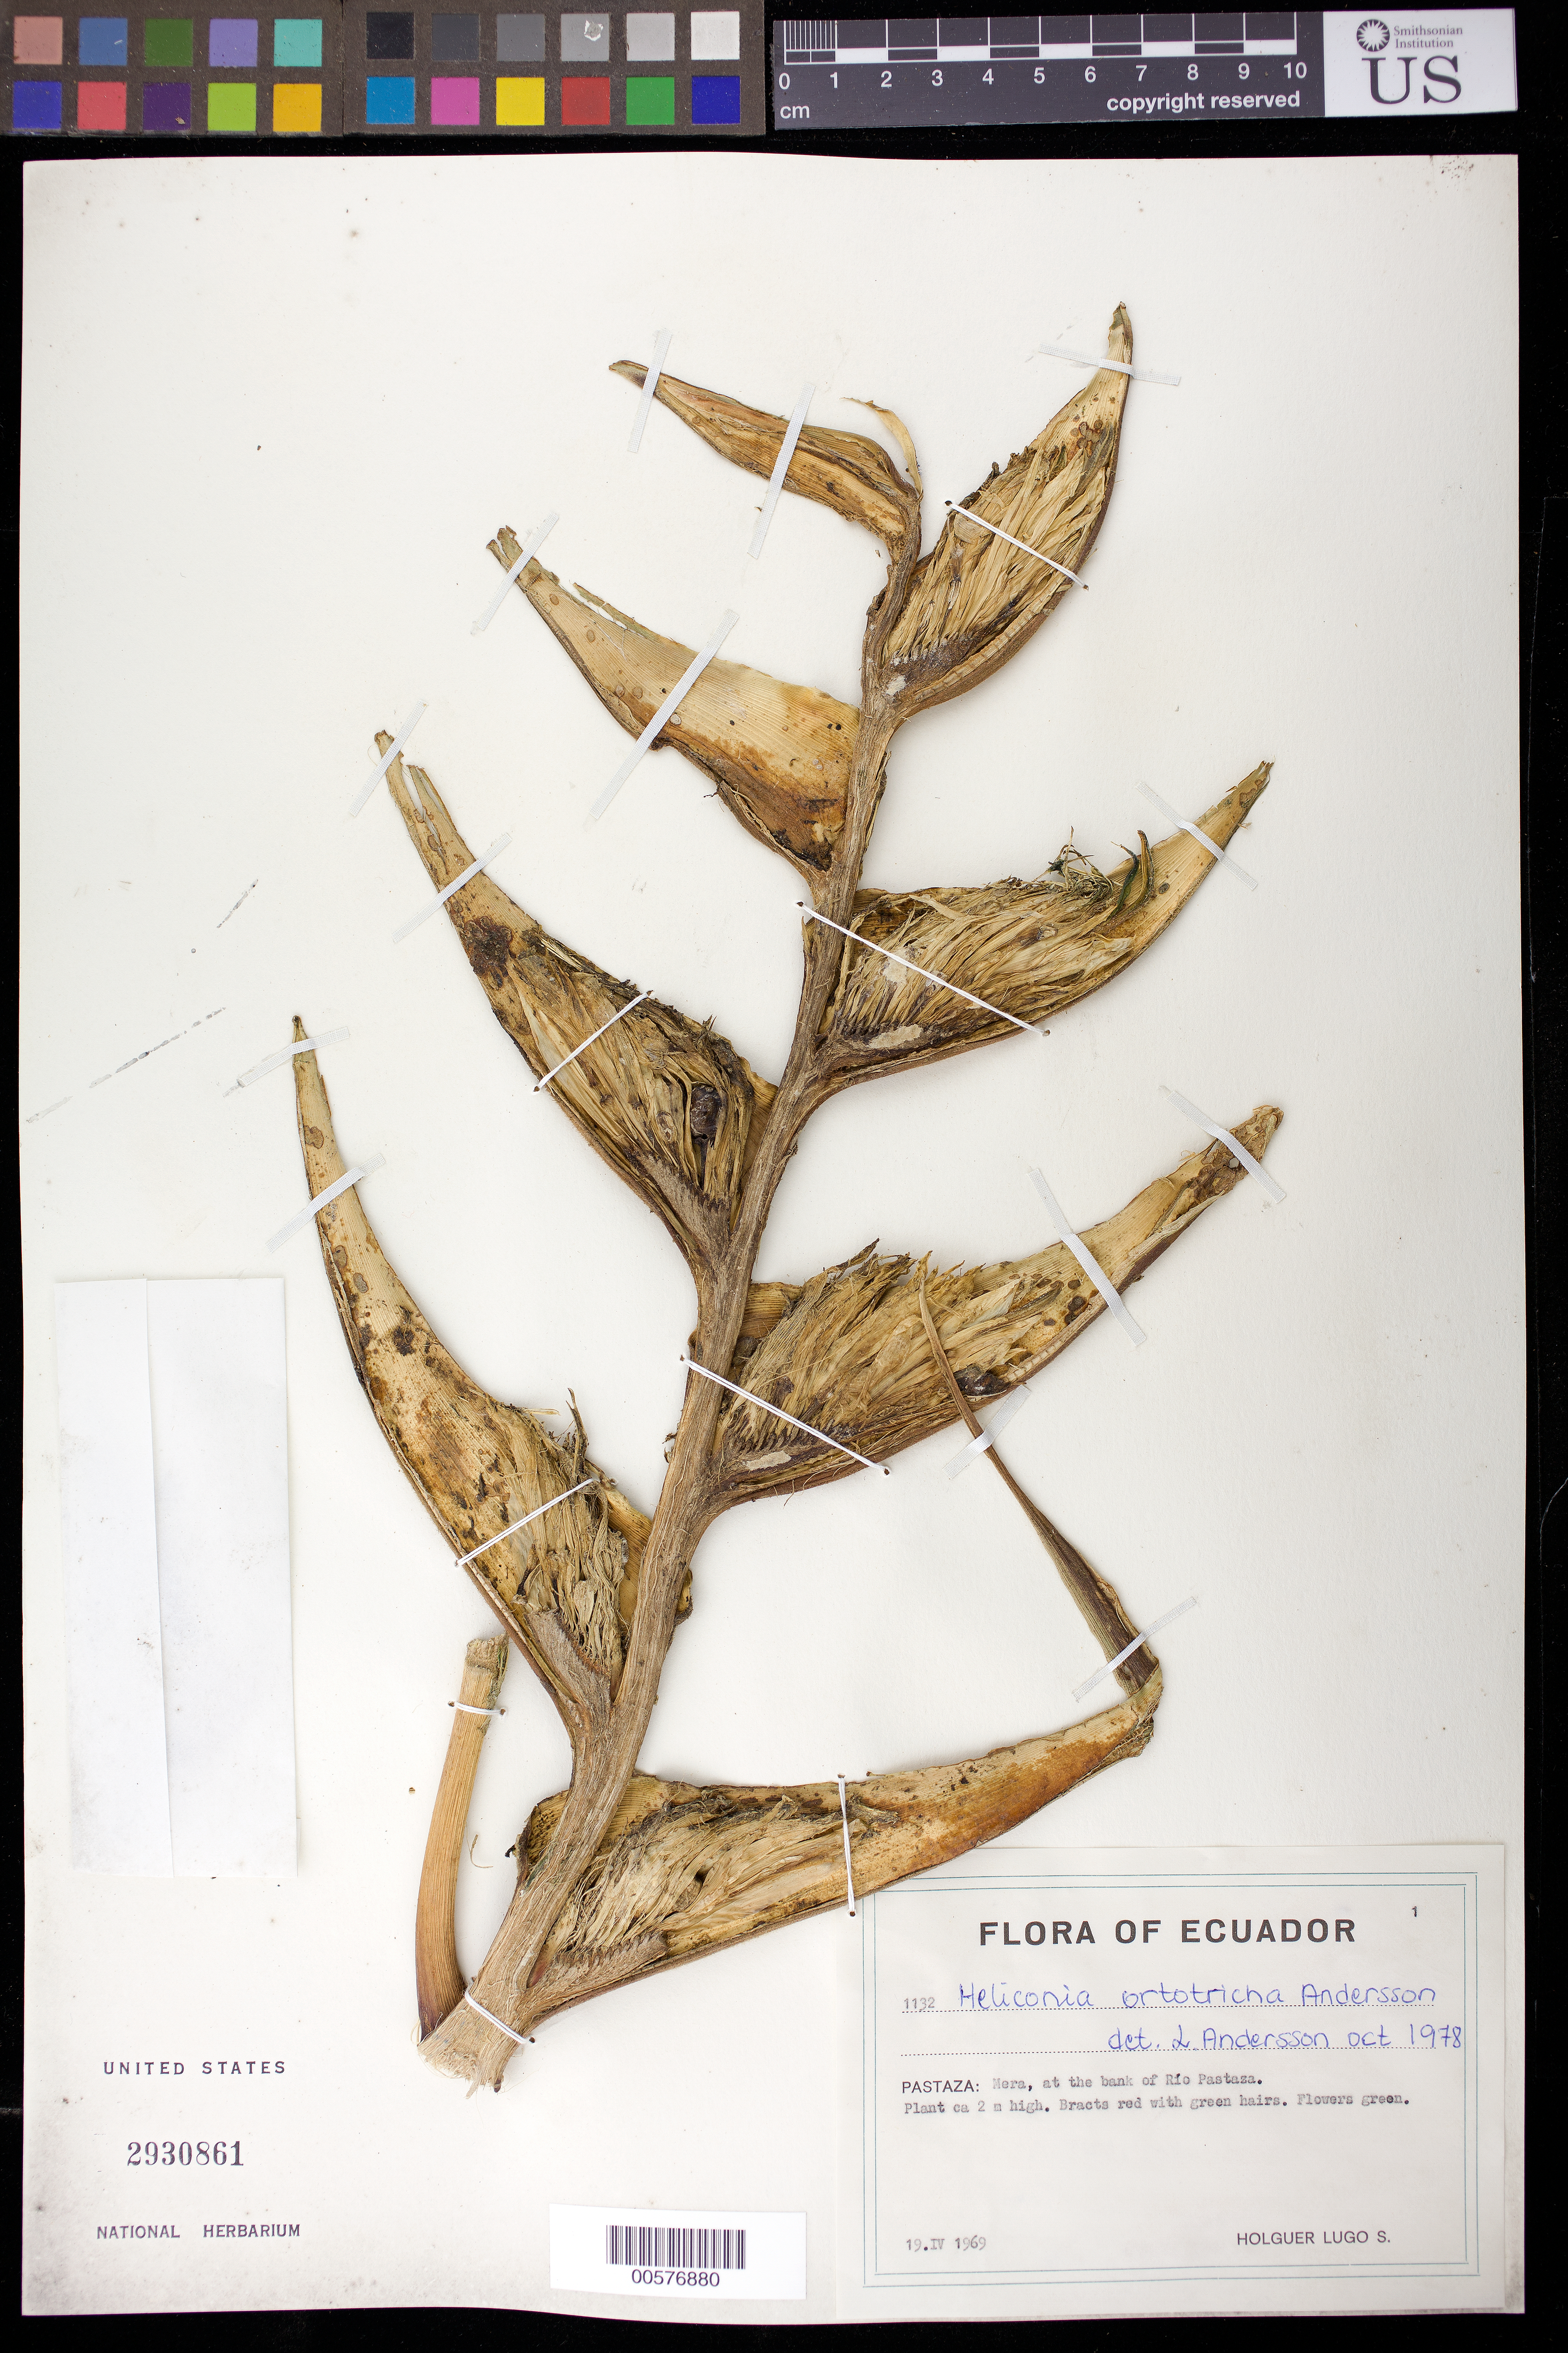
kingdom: Plantae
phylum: Tracheophyta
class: Liliopsida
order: Zingiberales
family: Heliconiaceae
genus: Heliconia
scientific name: Heliconia orthotricha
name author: L. Andersson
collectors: H. Lugo S.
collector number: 1132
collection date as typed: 19 Apr 1969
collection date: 1969-04-19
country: Ecuador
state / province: Pastaza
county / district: Mera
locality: At the bank of Rio Pastaza.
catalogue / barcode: US 2930861